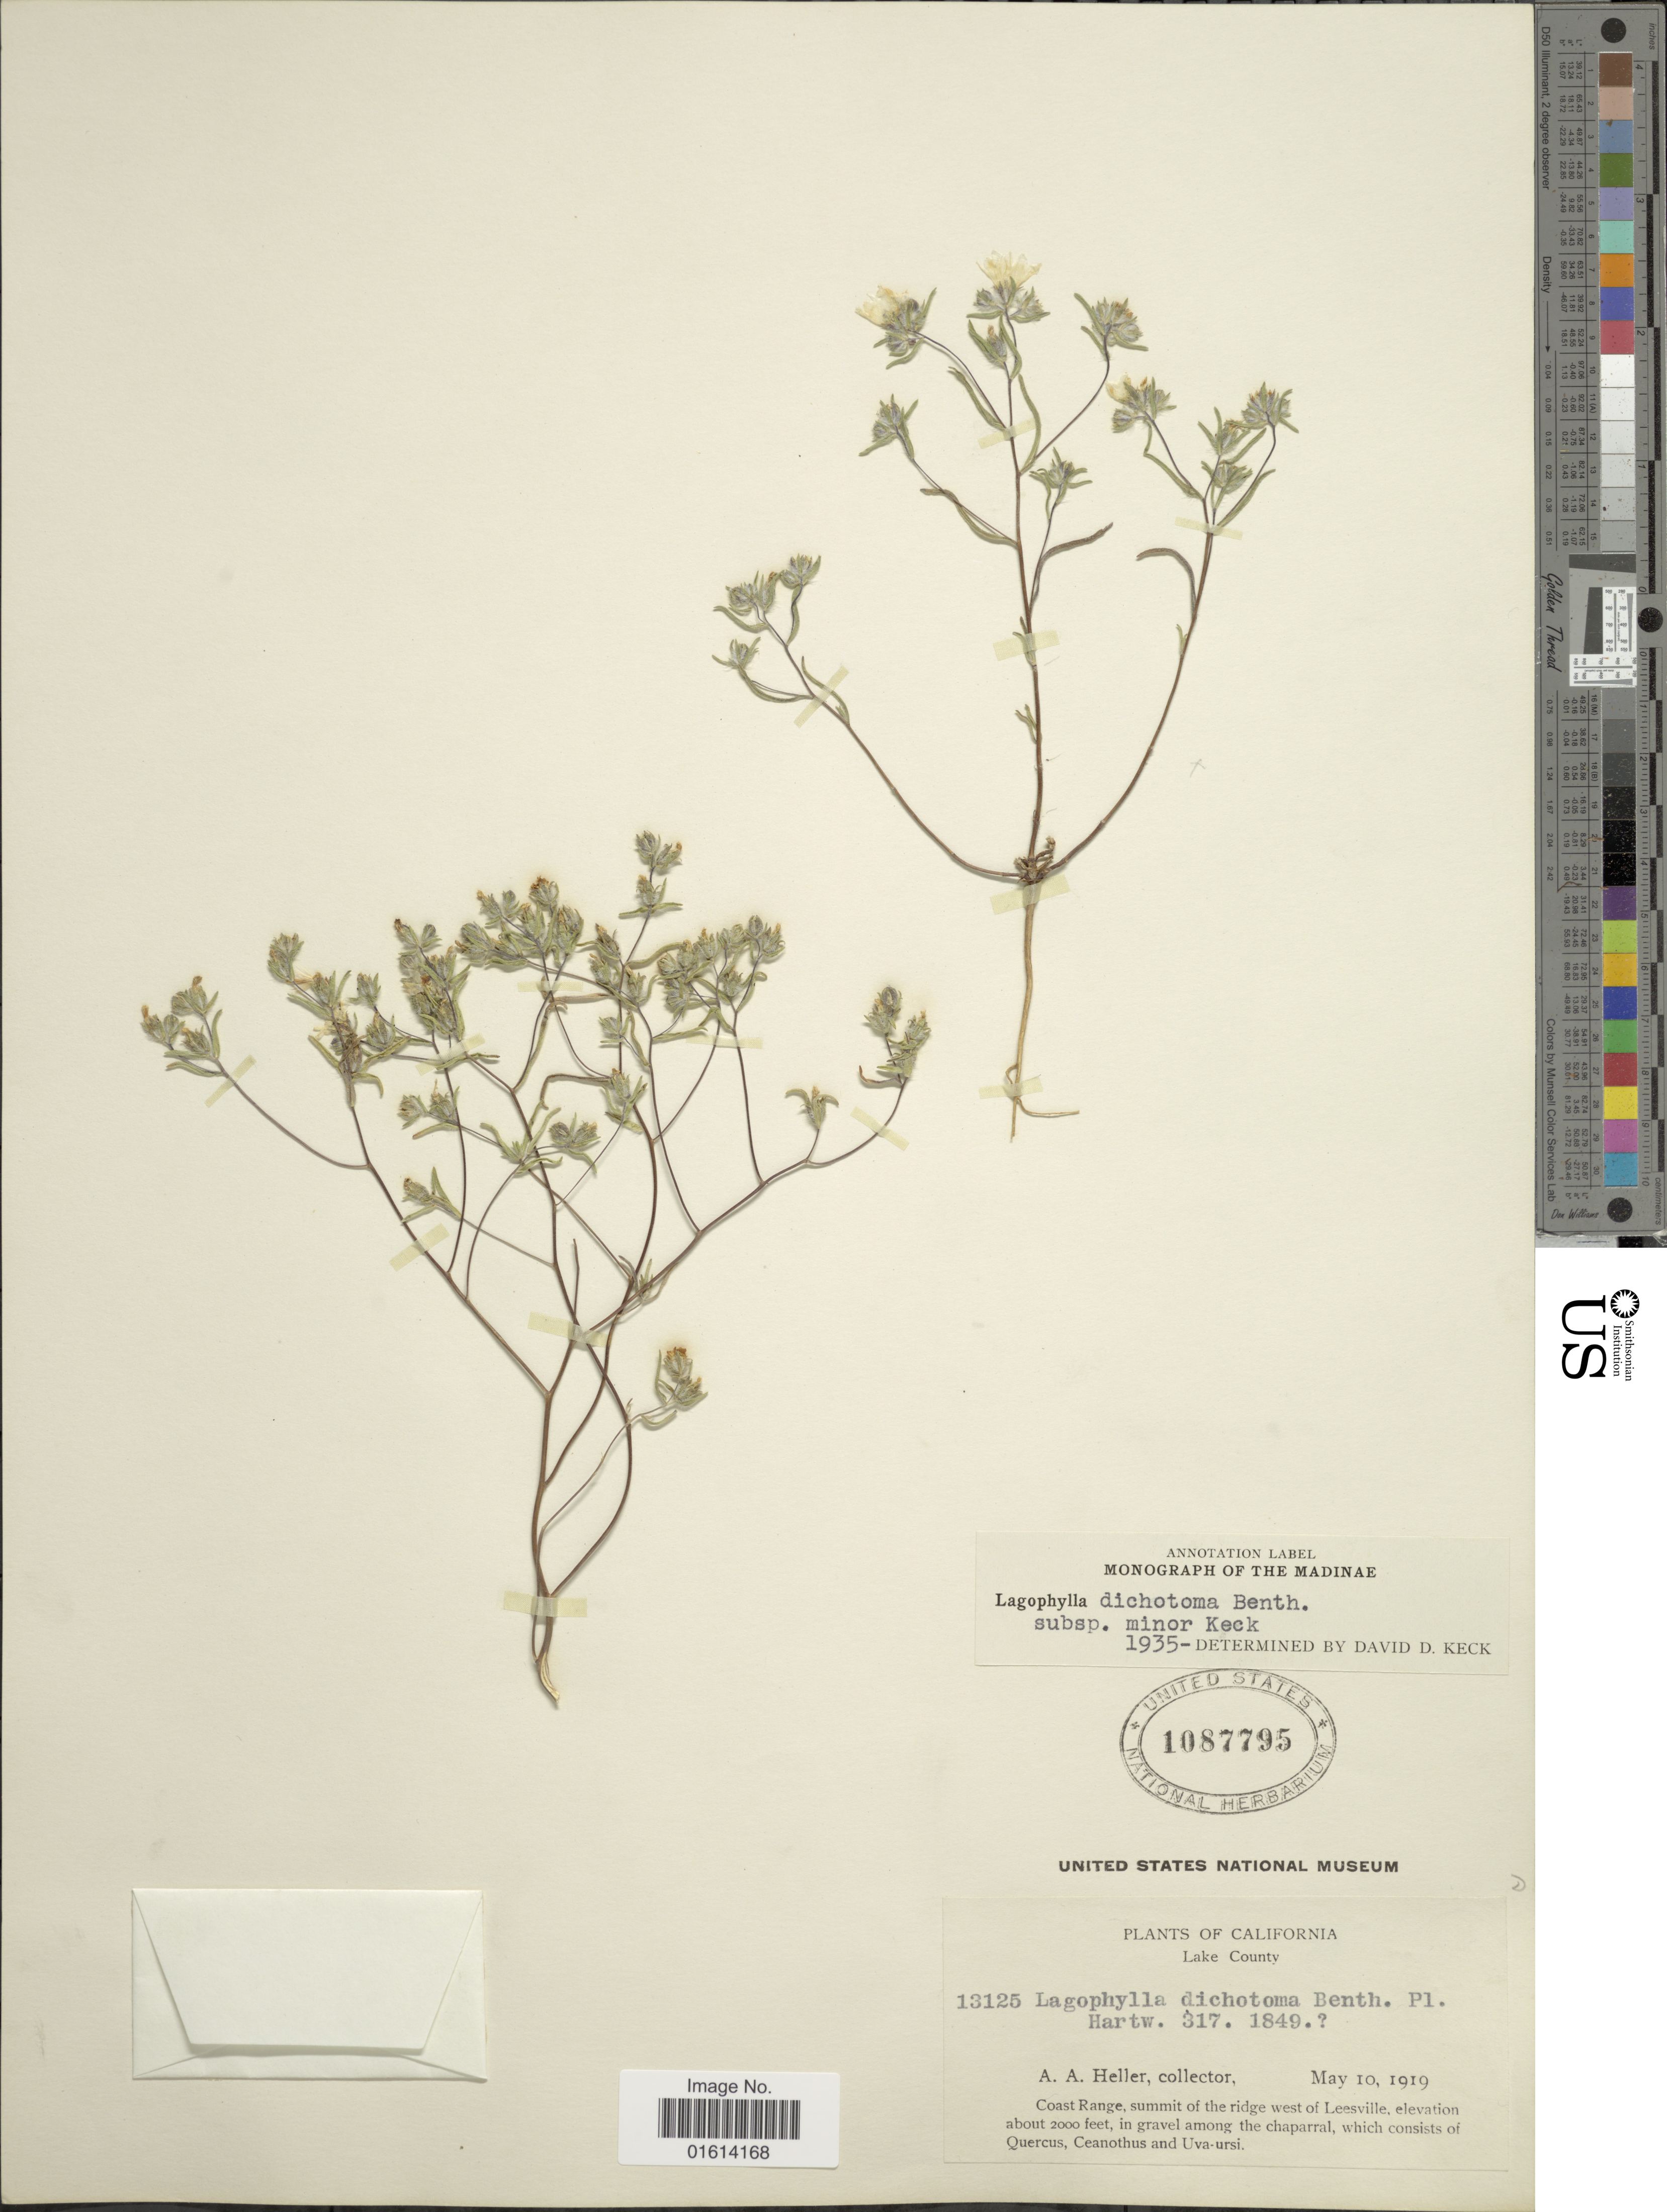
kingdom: Plantae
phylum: Tracheophyta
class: Magnoliopsida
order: Asterales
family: Asteraceae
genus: Lagophylla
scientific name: Lagophylla dichotoma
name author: Benth.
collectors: A. A. Heller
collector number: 13125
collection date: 1919-05-10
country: United States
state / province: California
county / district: Lake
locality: Lake County, Coast Range, summit of the ridge west of Leesville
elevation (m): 610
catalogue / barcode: US 1087795